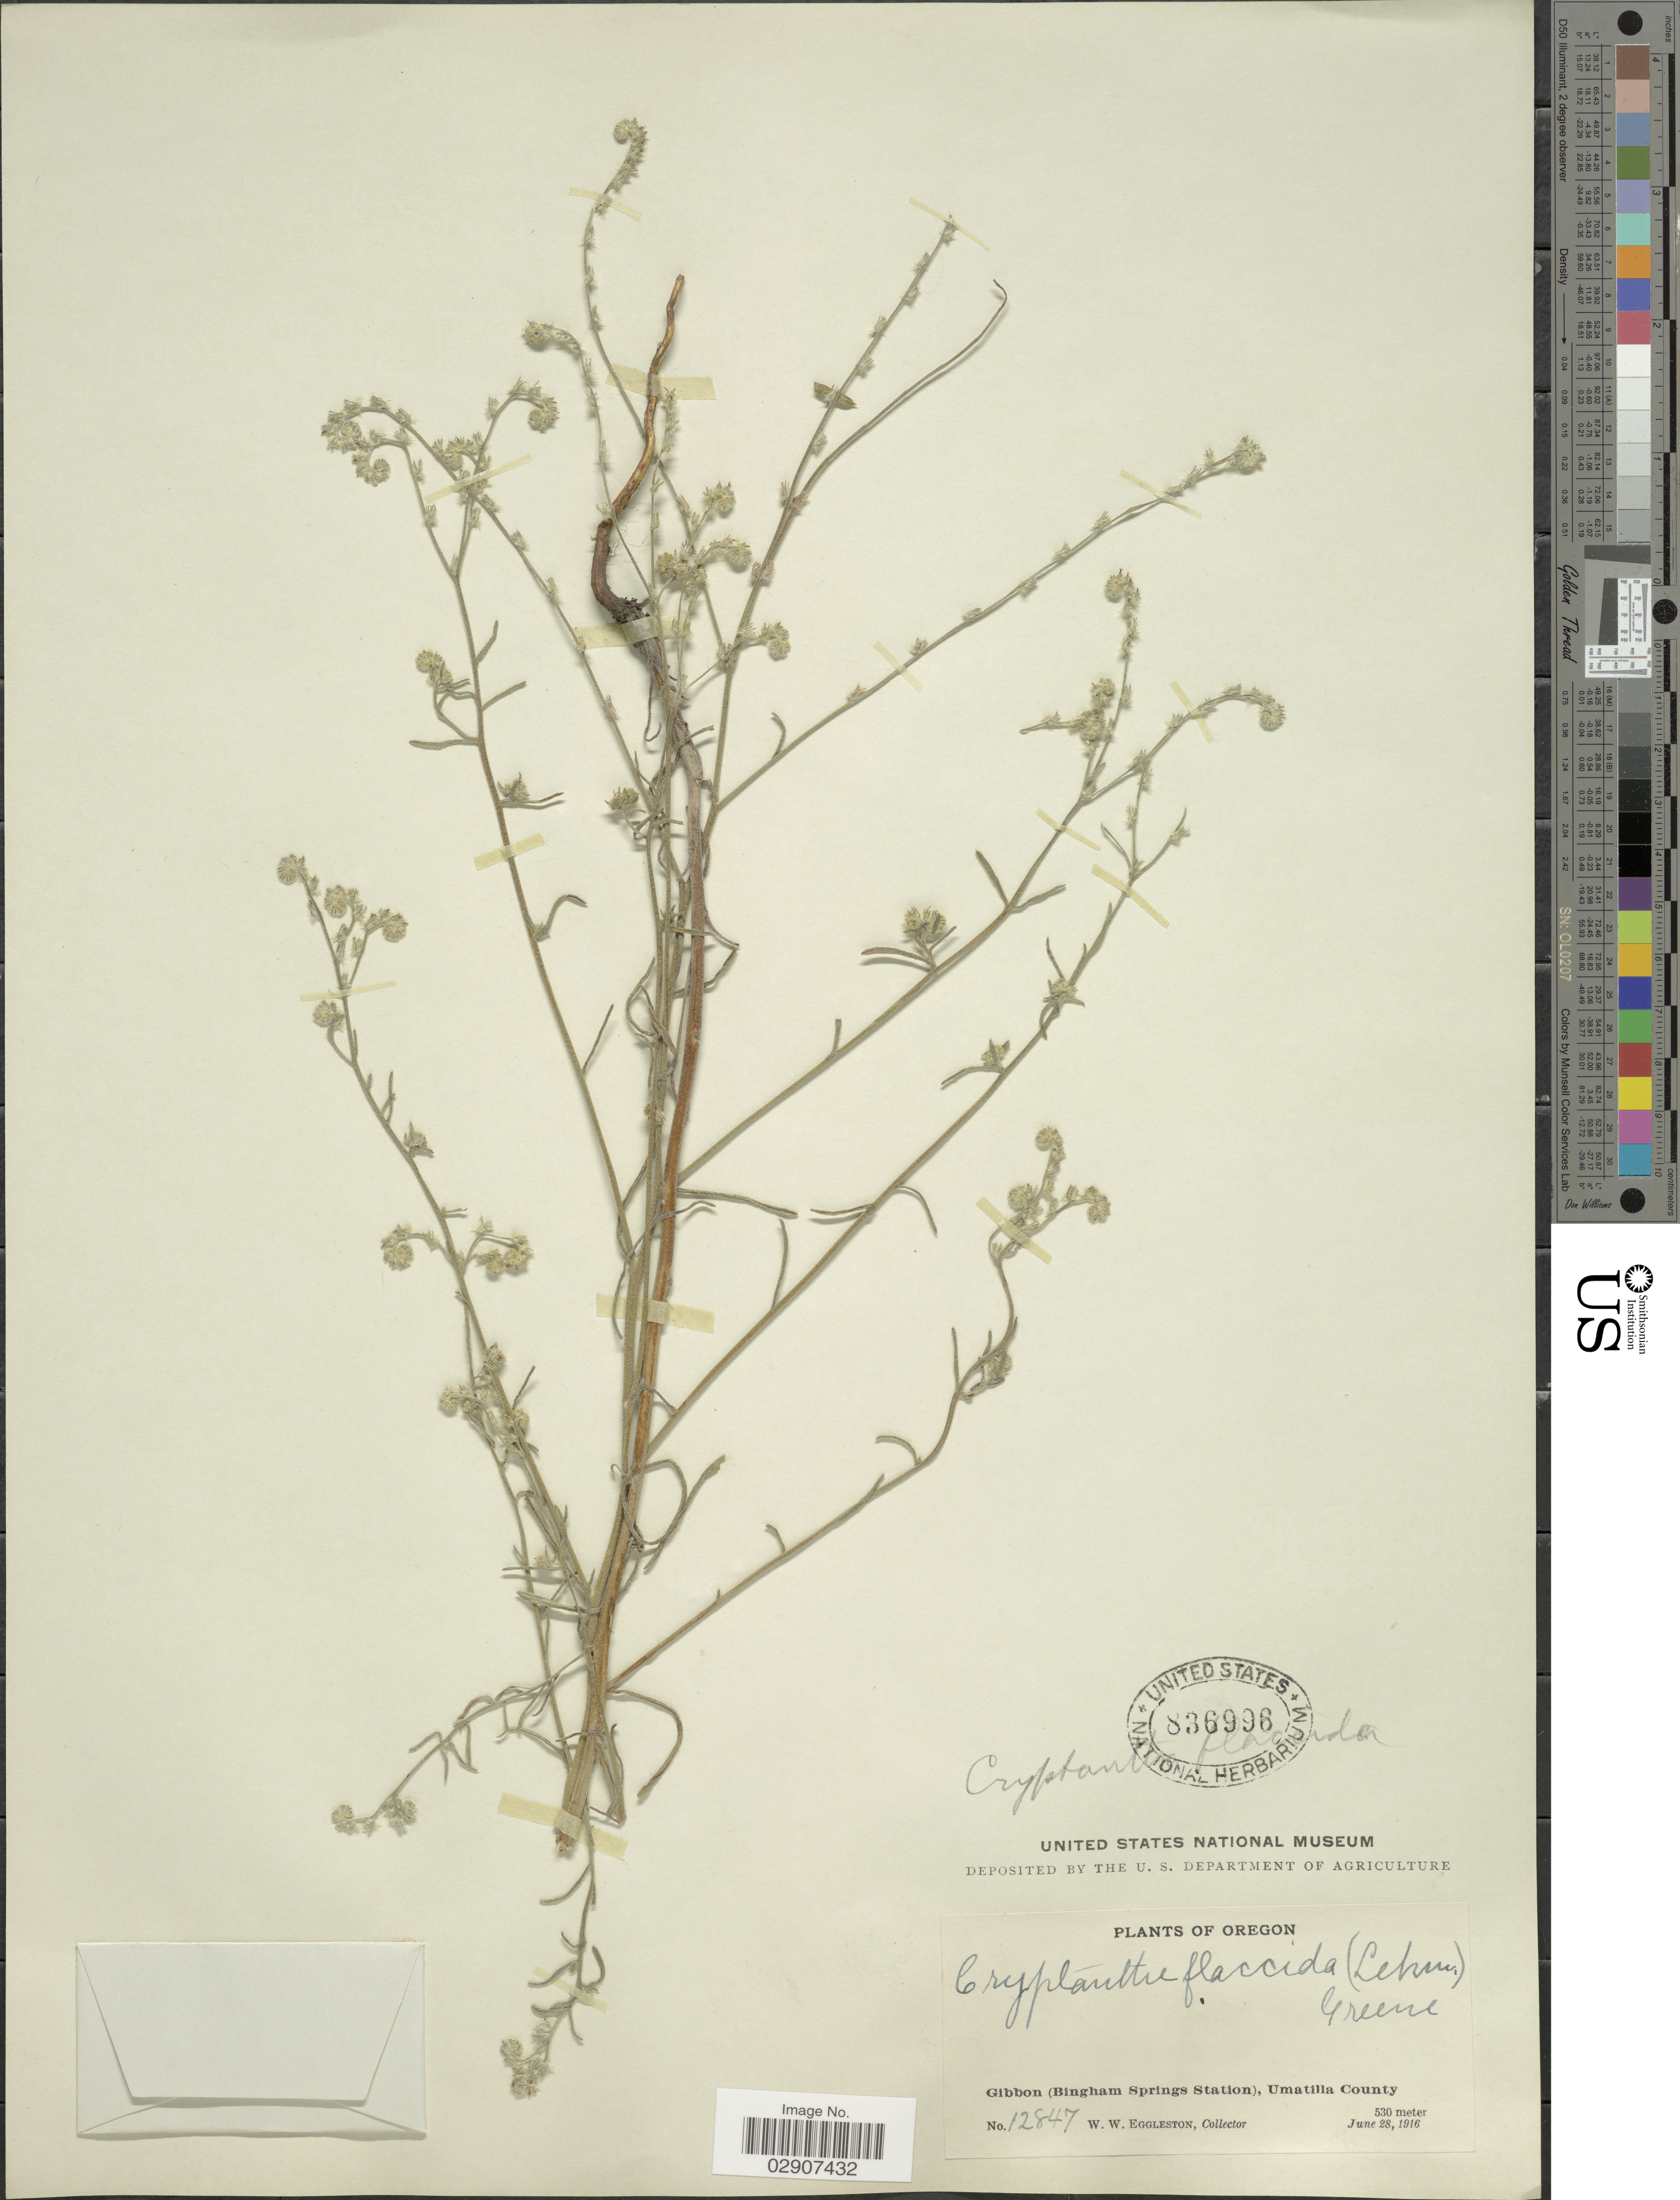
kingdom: Plantae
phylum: Tracheophyta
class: Magnoliopsida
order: Boraginales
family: Boraginaceae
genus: Cryptantha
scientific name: Cryptantha flaccida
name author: (Douglas ex Lehm.) Greene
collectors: W. W. Eggleston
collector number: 12847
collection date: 1916-06-28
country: United States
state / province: Oregon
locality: Gibbon (Bingham Springs Station), Umatilla County.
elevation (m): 530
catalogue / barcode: US 836996